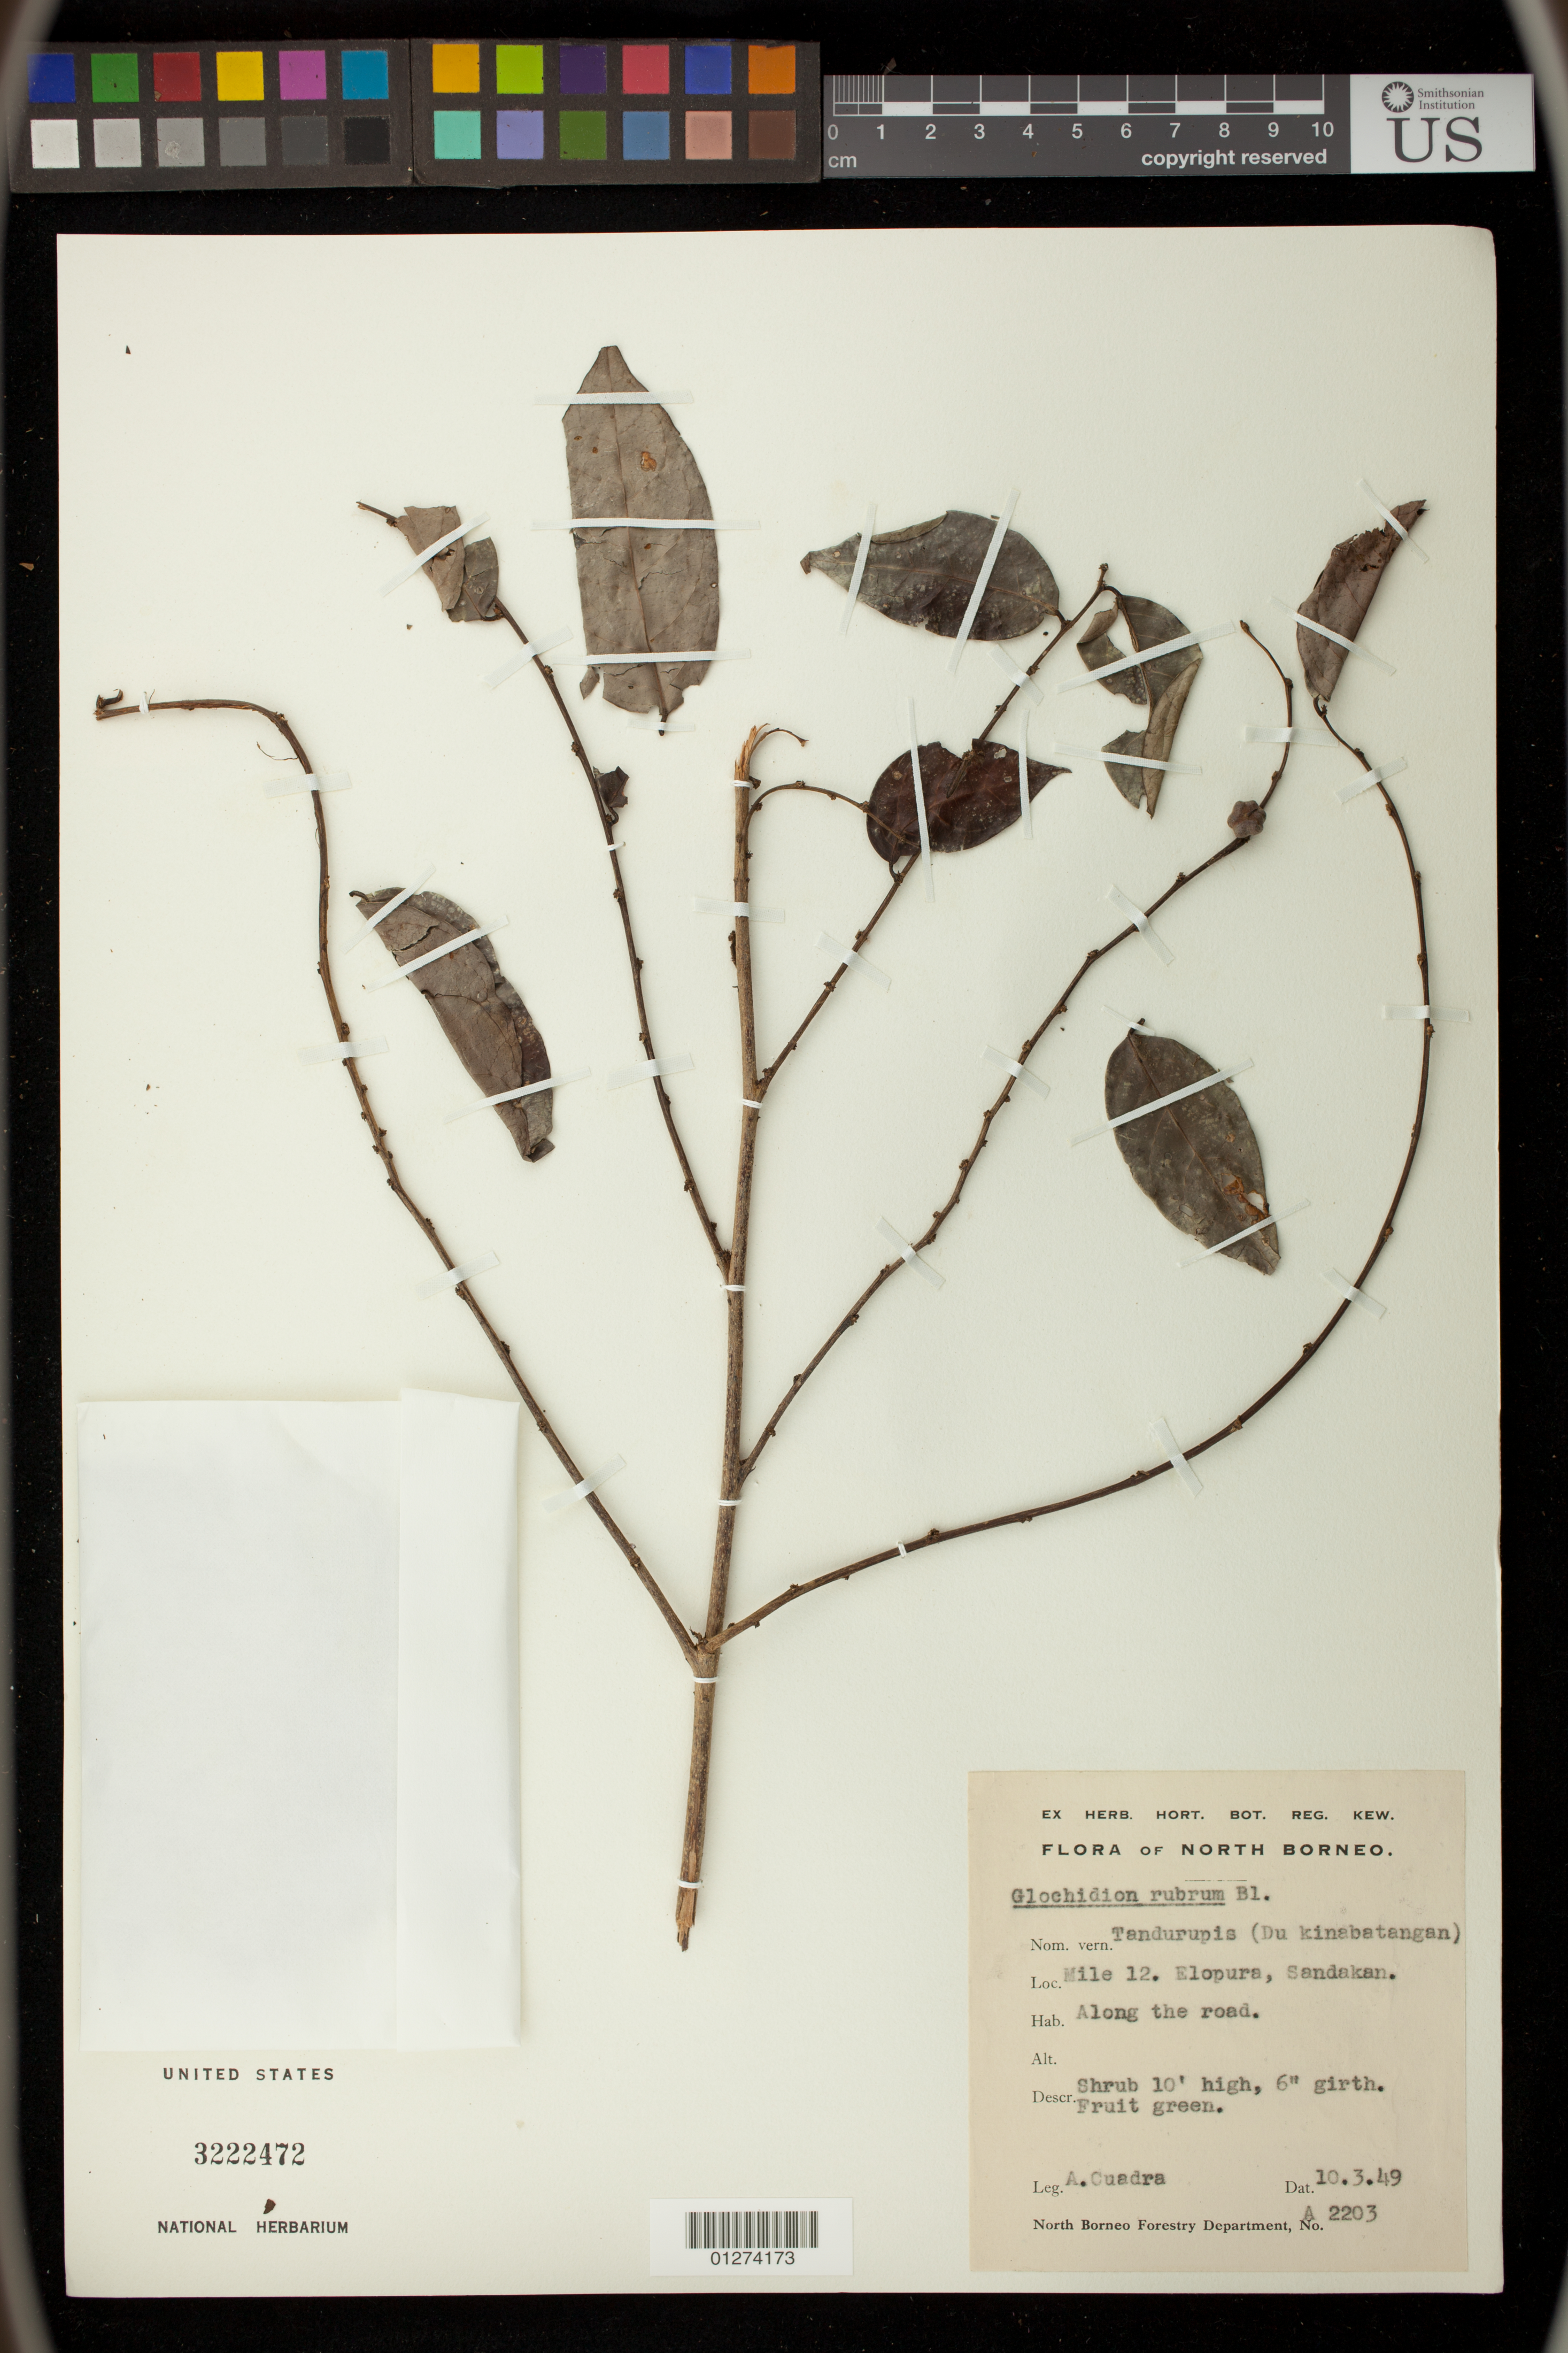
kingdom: Plantae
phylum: Tracheophyta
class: Magnoliopsida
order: Malpighiales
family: Phyllanthaceae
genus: Glochidion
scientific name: Glochidion rubrum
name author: Blume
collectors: A. Cuadra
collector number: A 2203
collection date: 1949-03-10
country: Malaysia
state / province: Sabah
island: Borneo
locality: North Borneo. Mile 12. Elopura, Sandakan.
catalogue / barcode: US 3222472